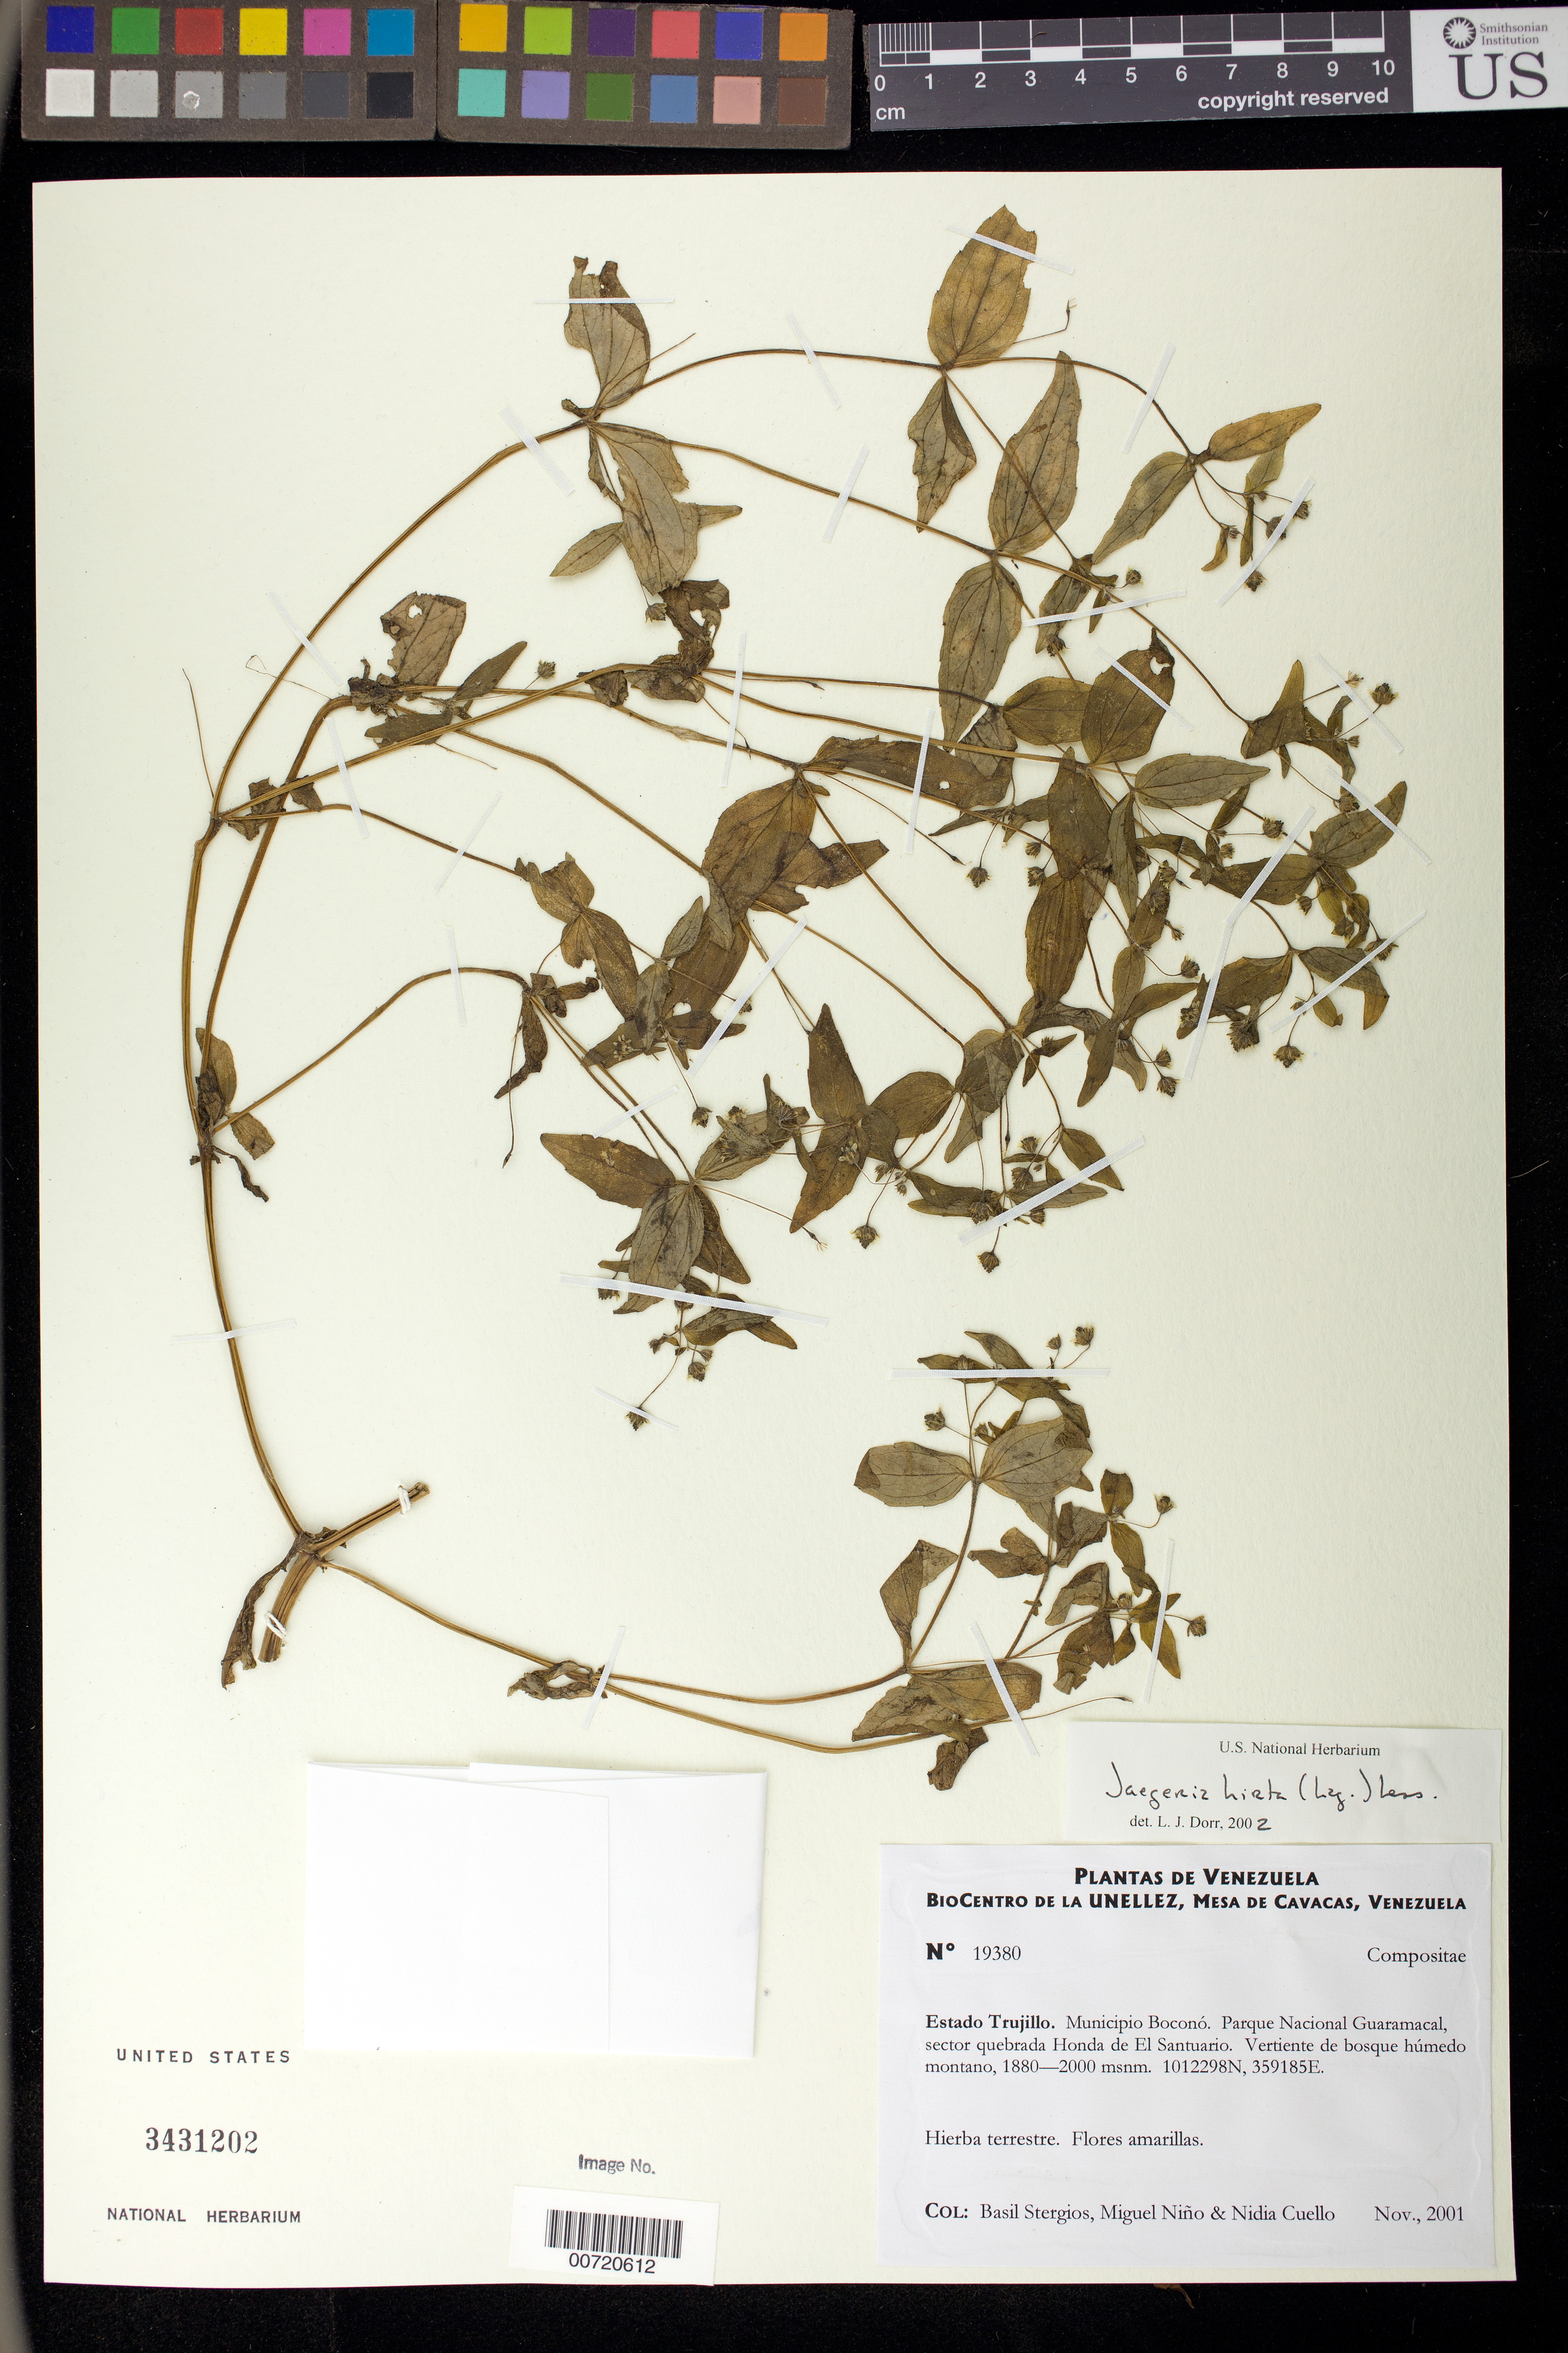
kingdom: Plantae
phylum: Tracheophyta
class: Magnoliopsida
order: Asterales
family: Asteraceae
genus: Jaegeria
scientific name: Jaegeria hirta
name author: (Lag.) Less.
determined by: Dorr, L. J., (BOT), Smithsonian Institution - National Museum of Natural History (UNITED STATES)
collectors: B. G. Stergios, S. M. Niño & N. L. Cuello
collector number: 19380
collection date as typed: Nov 2001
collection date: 2001-11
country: Venezuela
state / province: Trujillo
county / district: Boconó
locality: Parque Nacional Guaramacal. Sector quebrada Honda de El Santuario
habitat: Vertiente de bosque húmedo montano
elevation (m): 1880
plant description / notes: PORT, US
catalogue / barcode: US 3431202